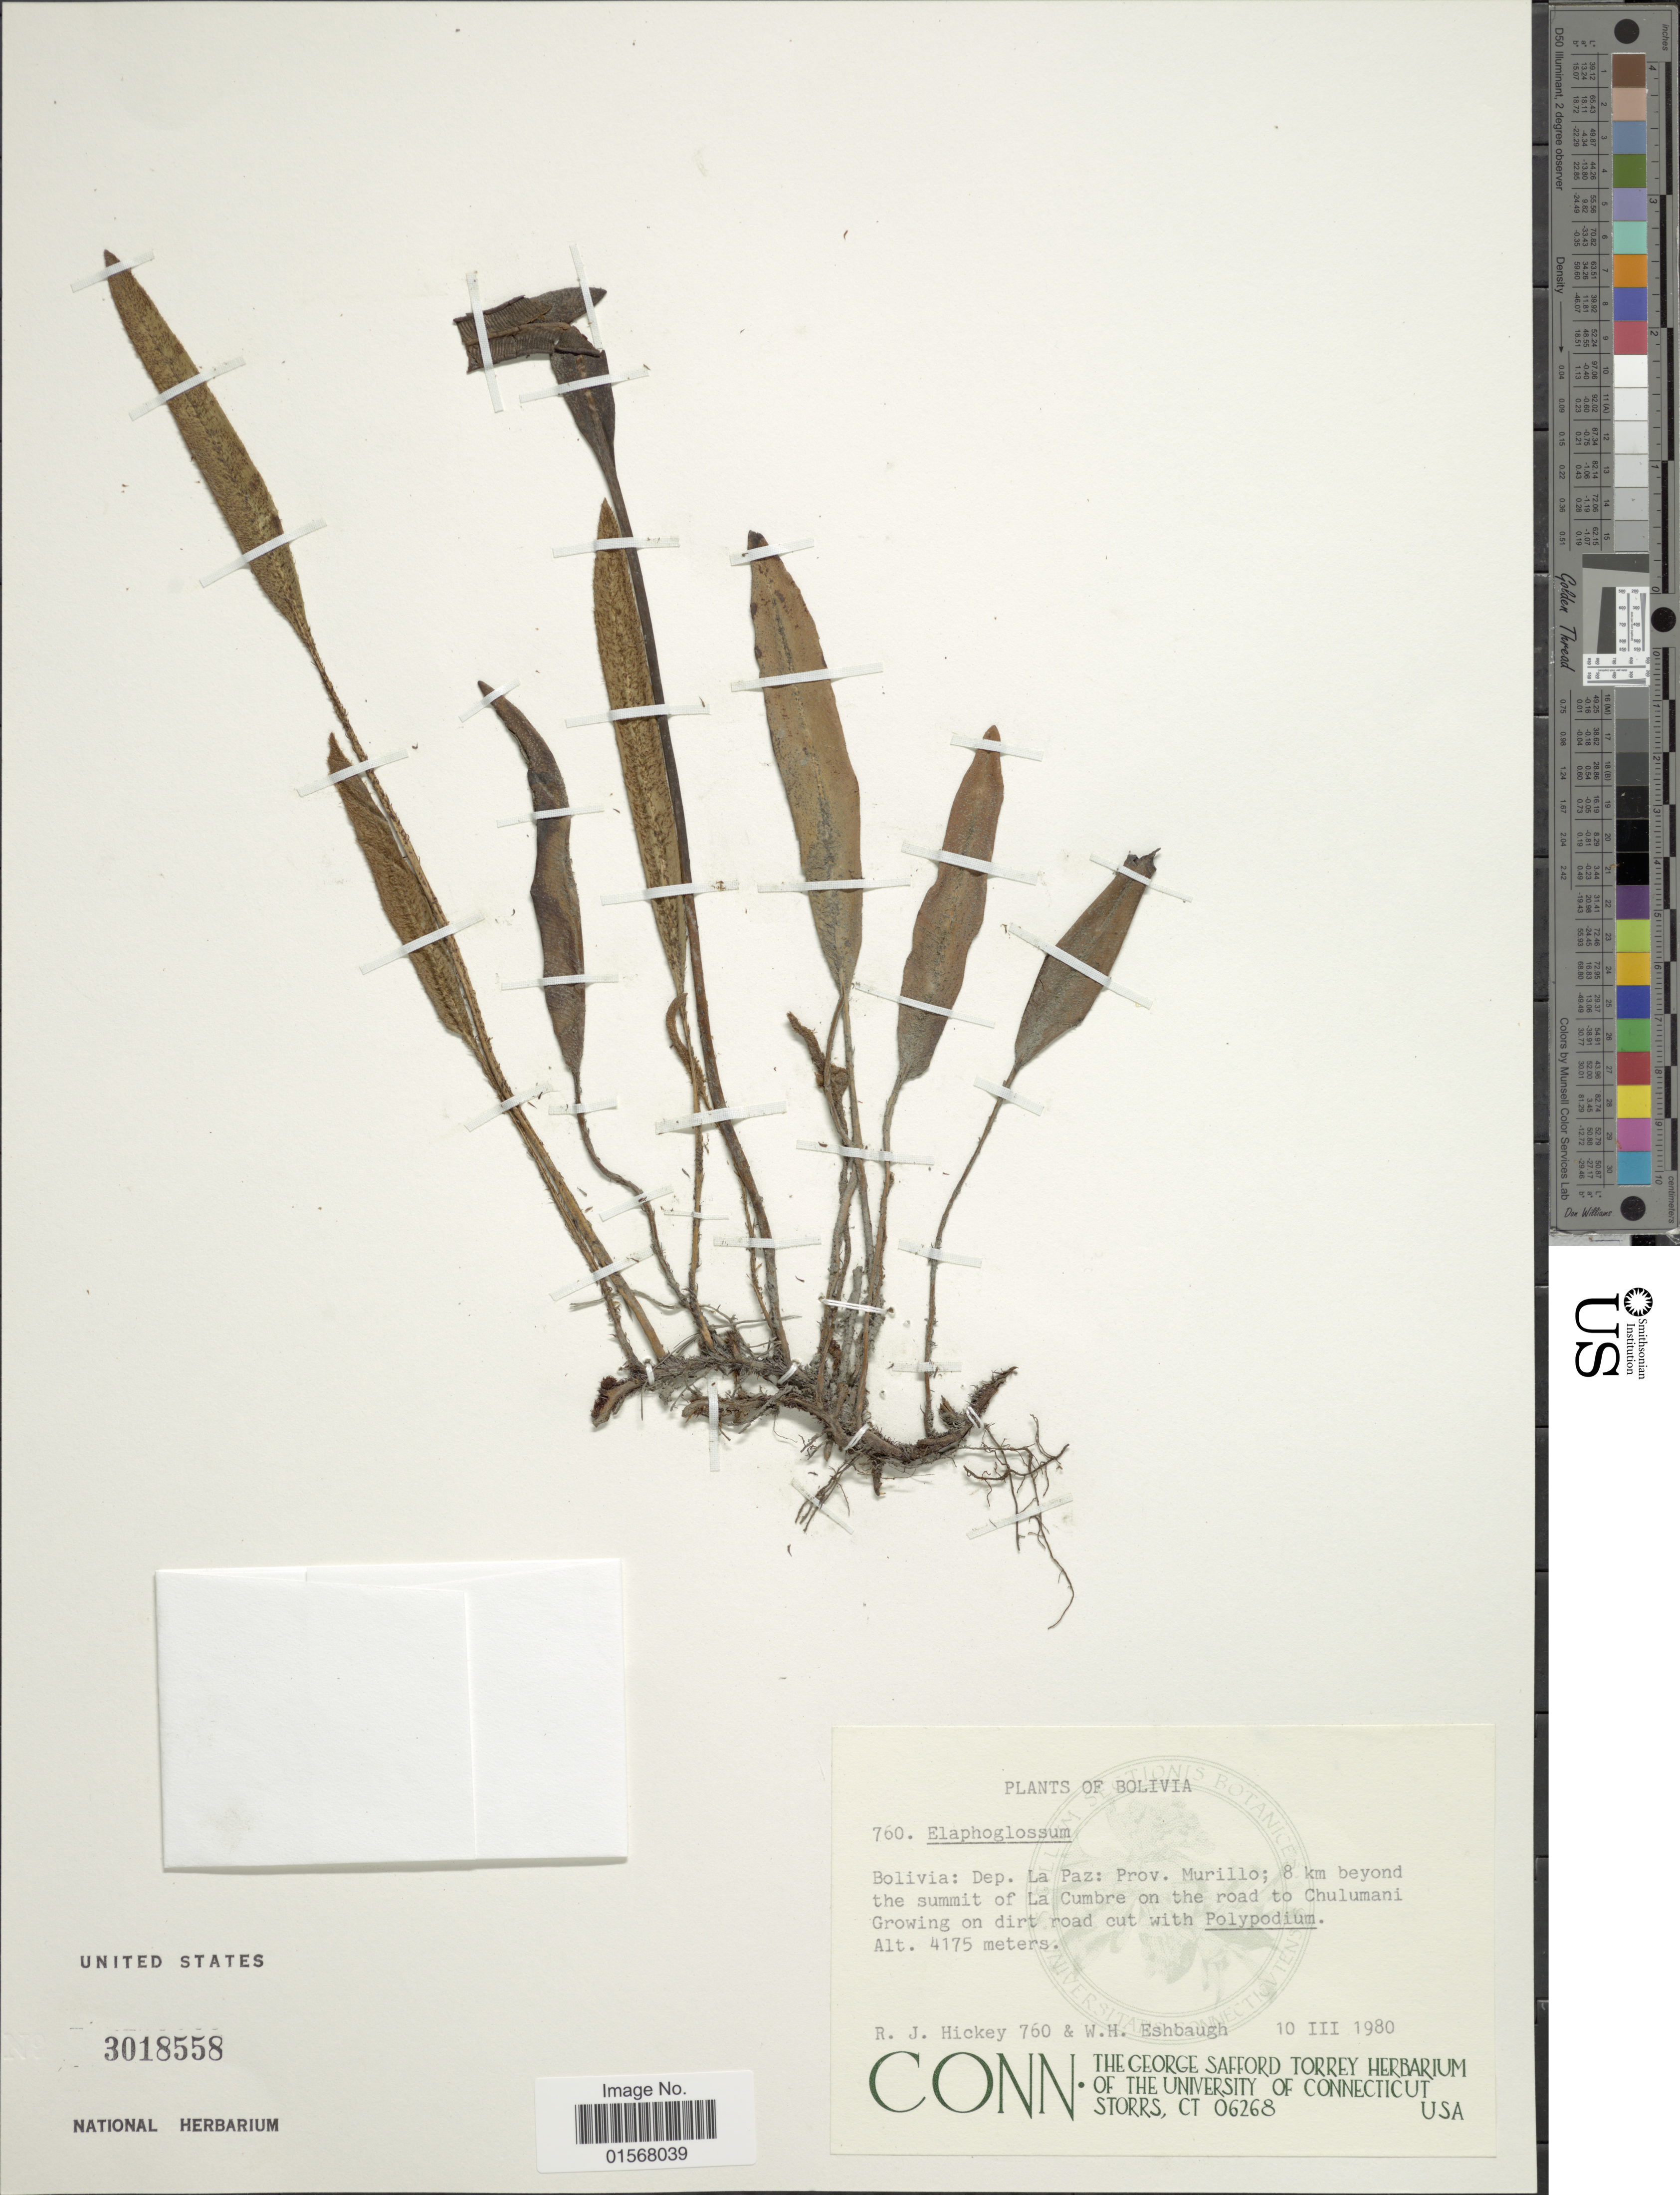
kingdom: Plantae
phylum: Tracheophyta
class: Polypodiopsida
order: Polypodiales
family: Dryopteridaceae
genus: Elaphoglossum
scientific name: Elaphoglossum sp.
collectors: R. J. Hickey & W. Eshbaugh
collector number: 760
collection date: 1980-03-10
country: Bolivia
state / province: La Paz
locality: Bolivia; Dep. La Paz: Prov. Murillo; 8 km beyond the summit of La Cumbre on the road to Chulumani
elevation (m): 4175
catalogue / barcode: US 3018558